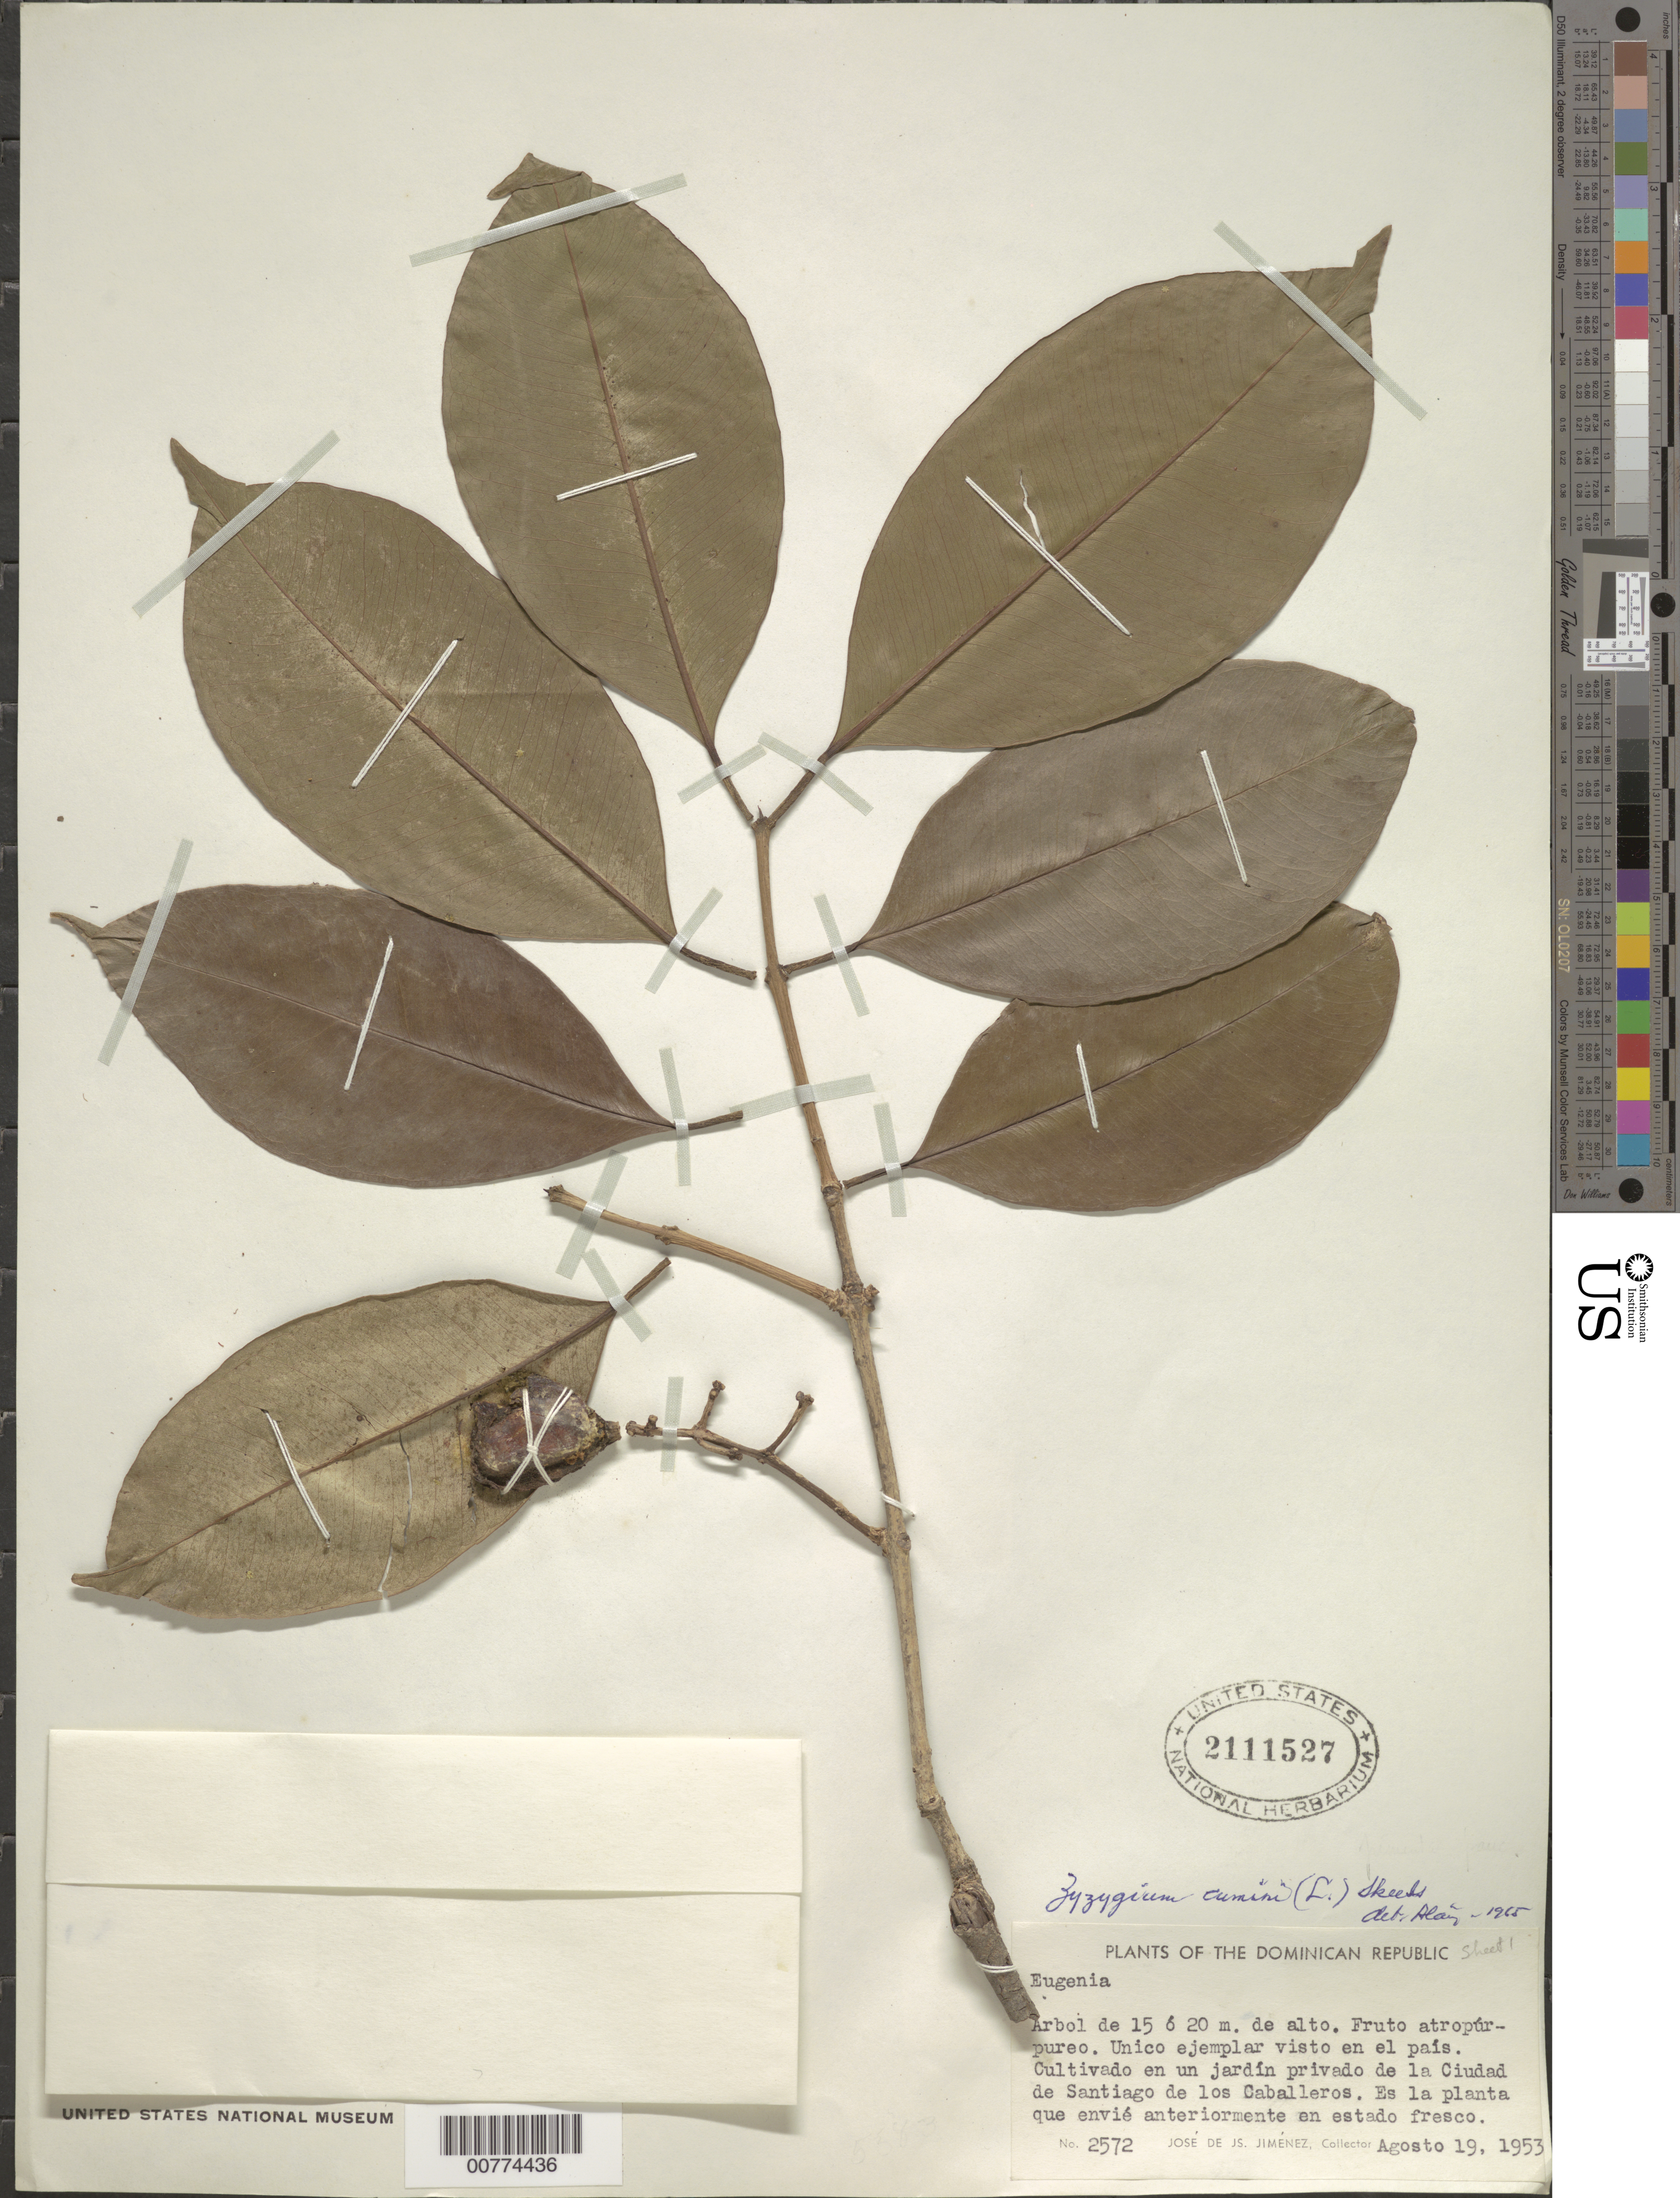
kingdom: Plantae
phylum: Tracheophyta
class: Magnoliopsida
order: Myrtales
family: Myrtaceae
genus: Syzygium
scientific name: Syzygium cumini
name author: (L.) Skeels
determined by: Liogier, Alain H.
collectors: J. J. Jiménez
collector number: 2572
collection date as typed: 19 Aug 1953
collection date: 1953-08-19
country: Dominican Republic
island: Hispaniola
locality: Santiago de Los Caballeros City.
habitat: Private garden.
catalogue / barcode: US 2111527